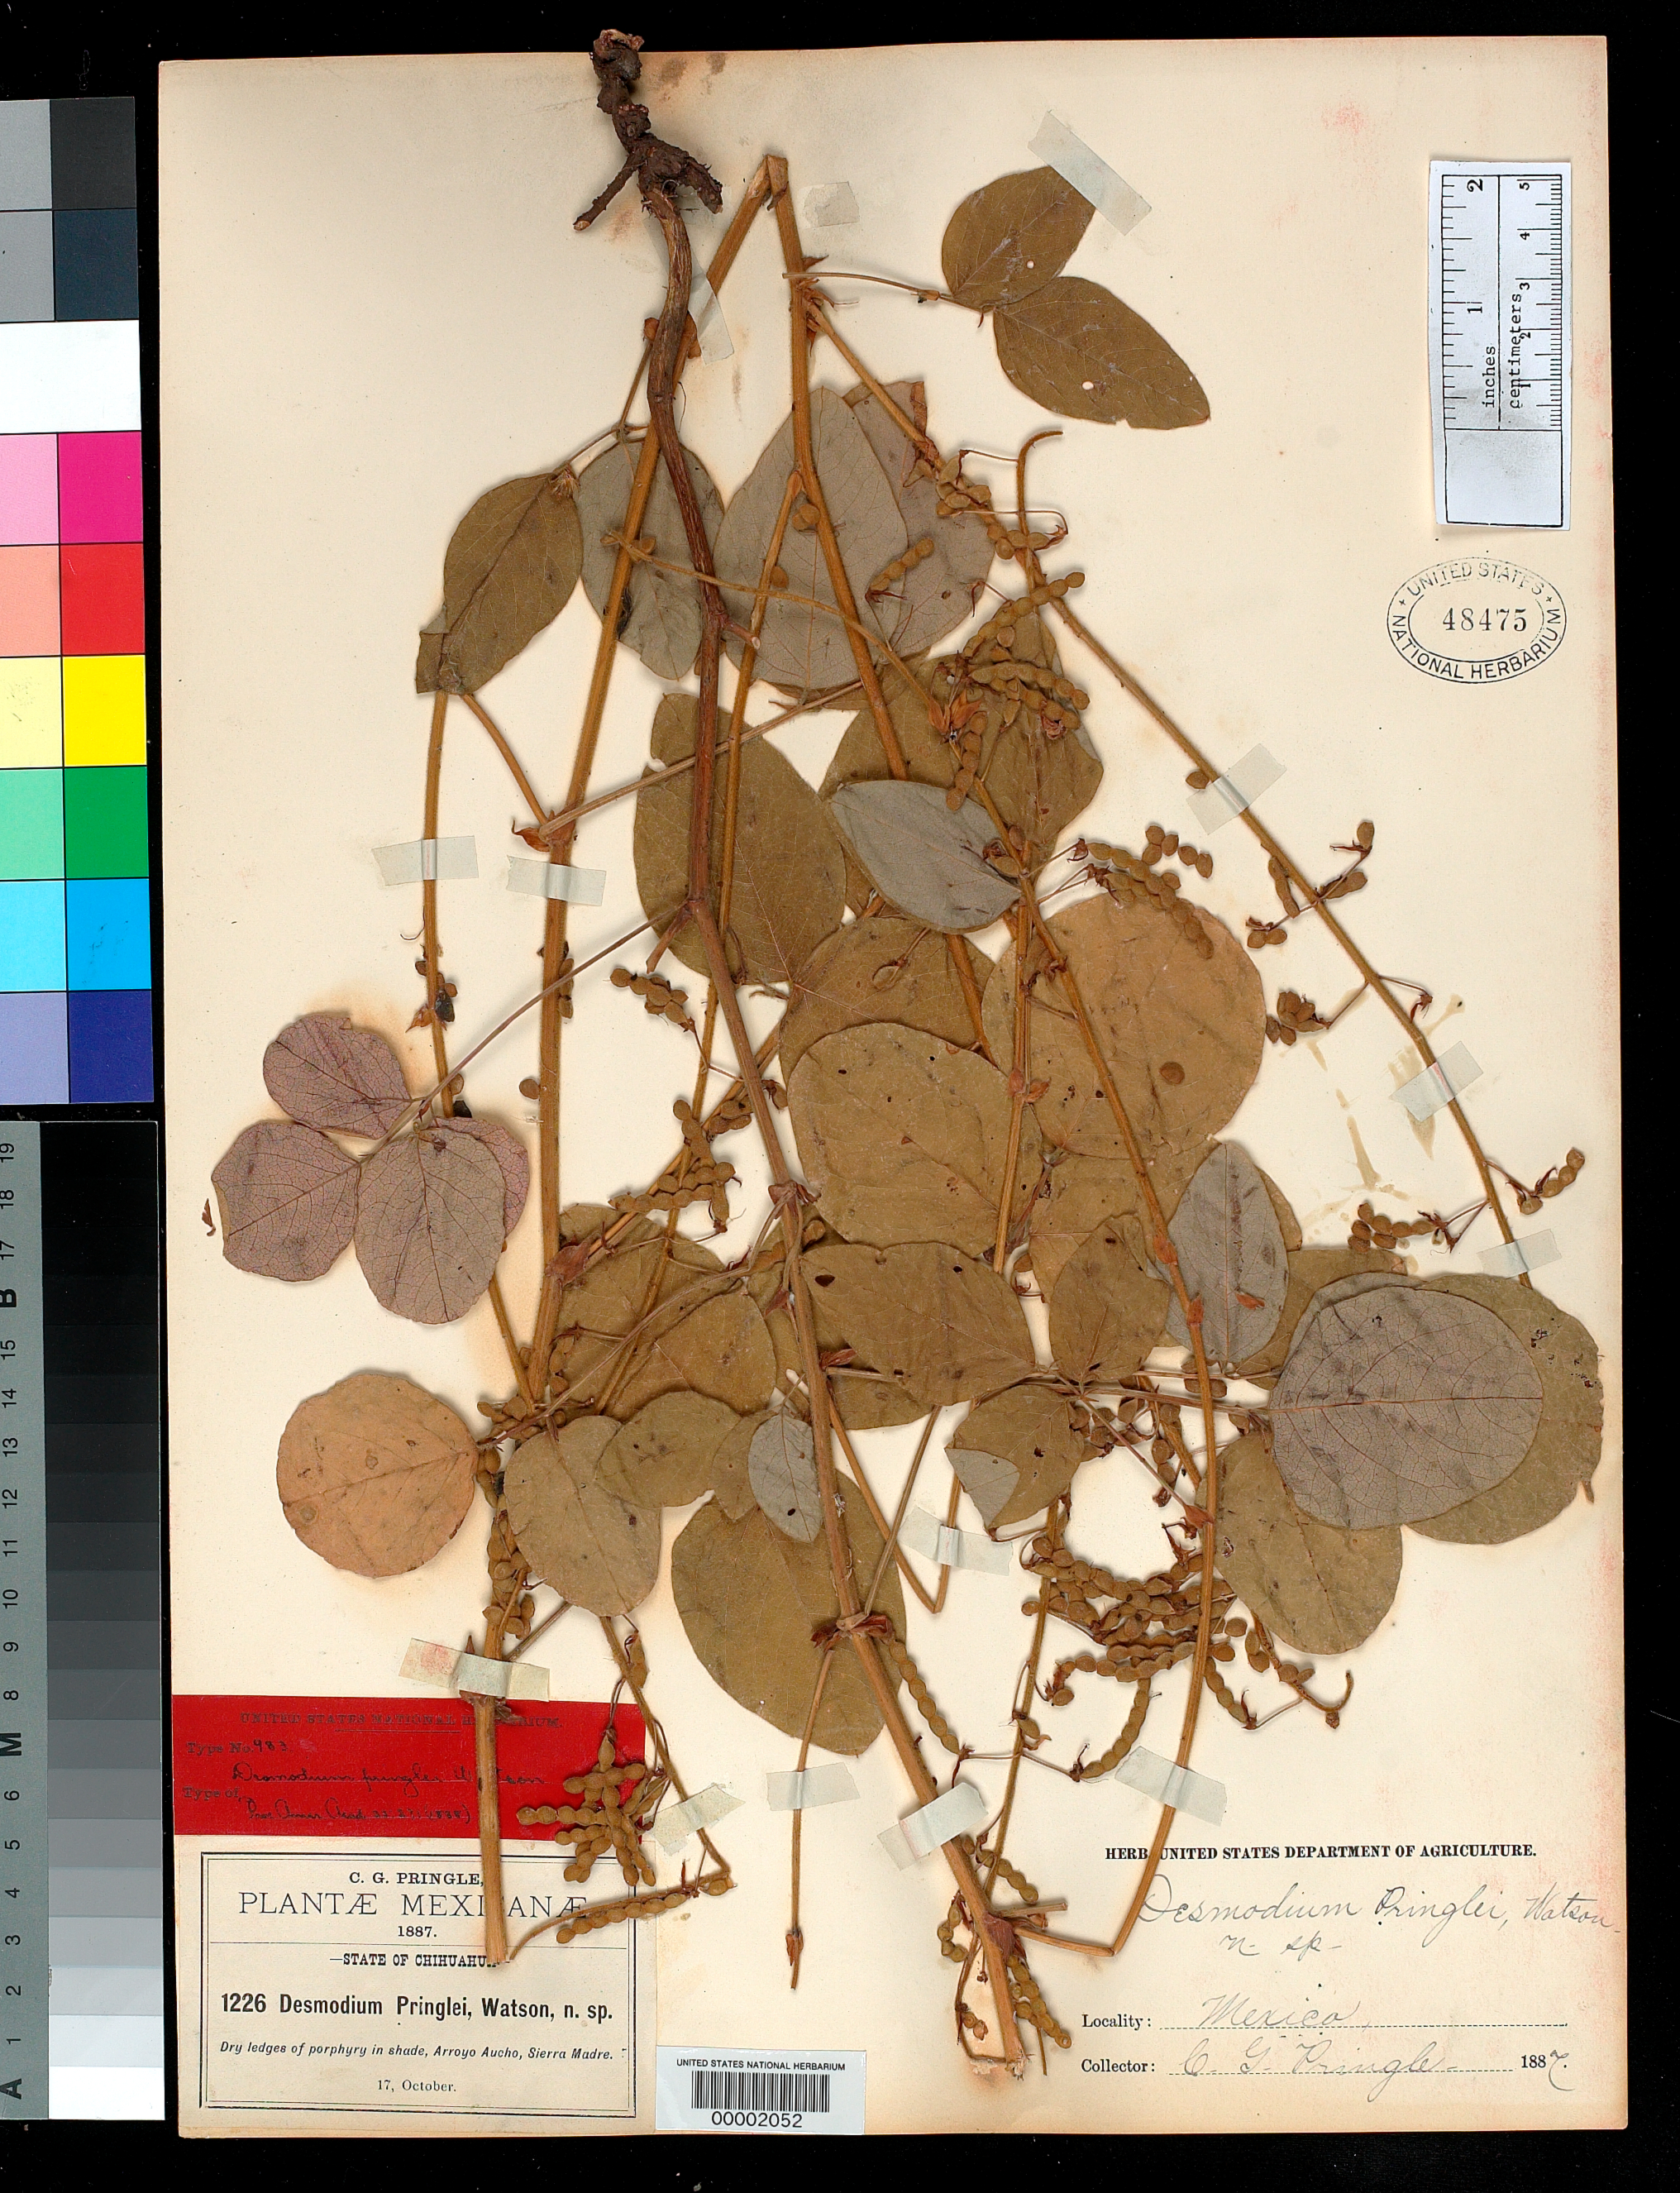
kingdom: Plantae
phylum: Tracheophyta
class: Magnoliopsida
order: Fabales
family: Fabaceae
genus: Desmodium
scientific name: Desmodium pringlei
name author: S. Watson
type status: Isotype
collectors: C. G. Pringle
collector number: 1226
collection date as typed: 17 Oct 1887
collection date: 1887-10-17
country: Mexico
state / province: Chihuahua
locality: Arroyo Aucho, in Sierra Madre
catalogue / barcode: US 48475